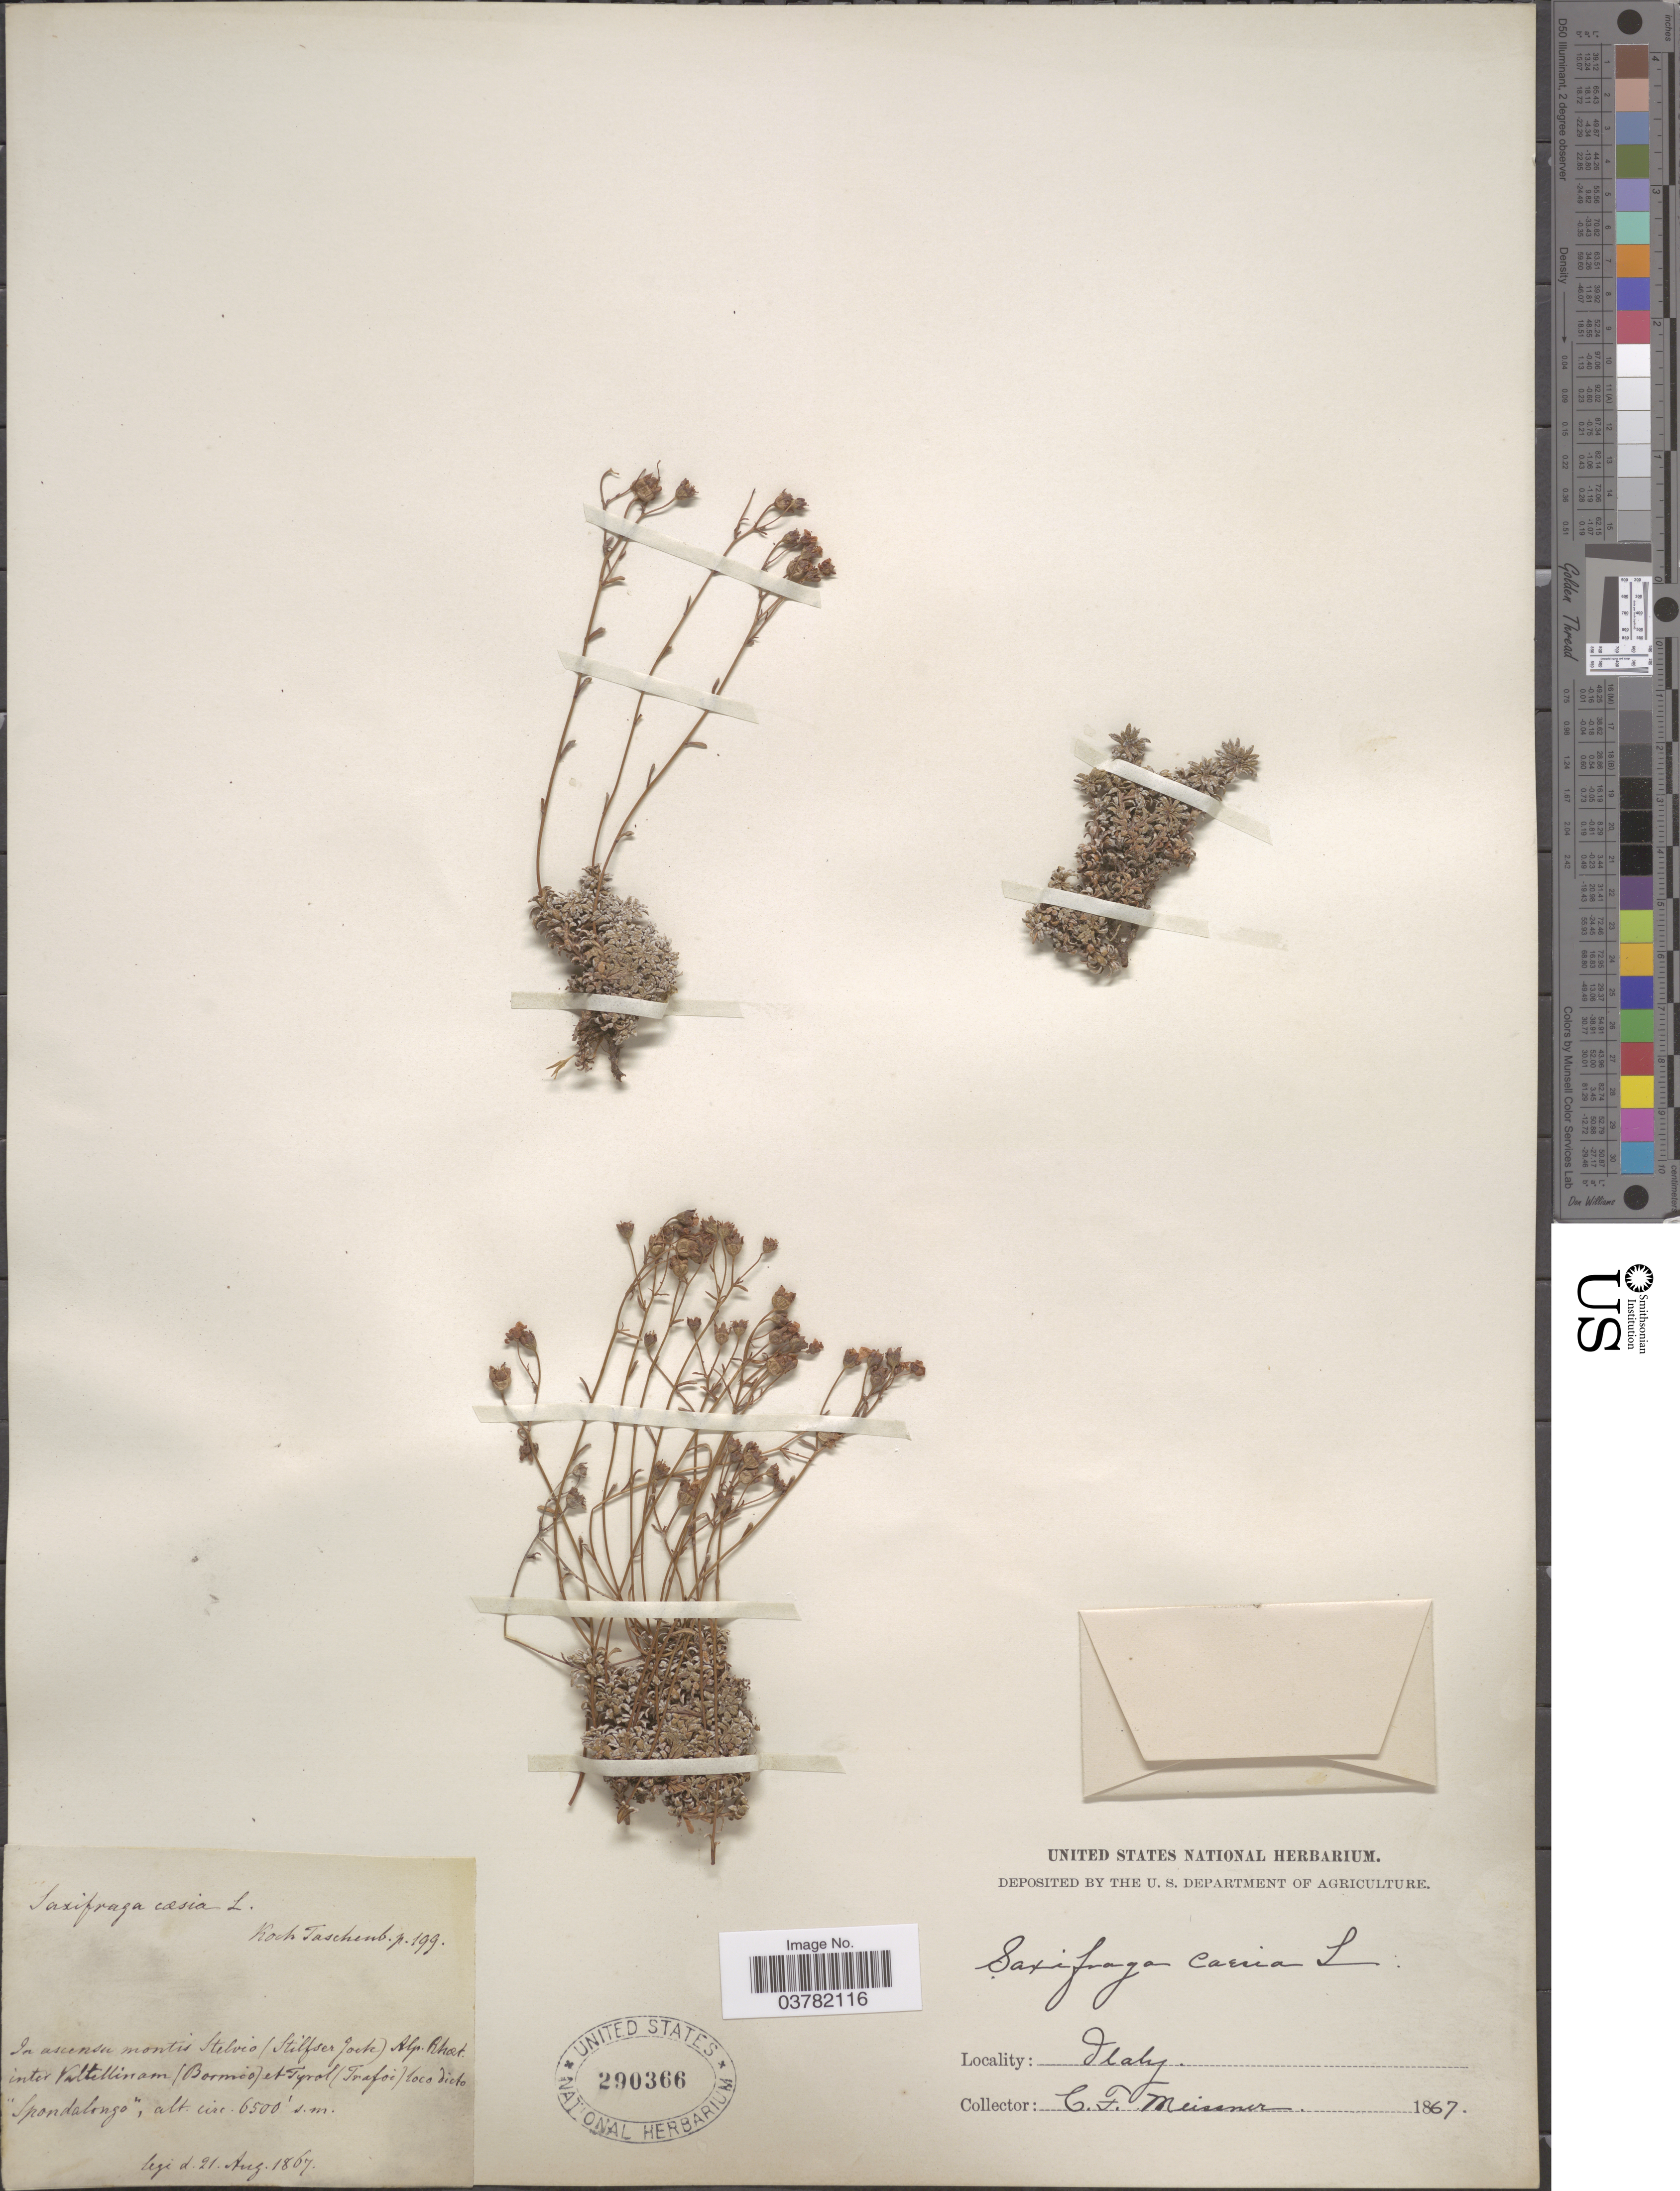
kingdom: Plantae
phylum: Tracheophyta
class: Magnoliopsida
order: Saxifragales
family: Saxifragaceae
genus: Saxifraga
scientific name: Saxifraga caesia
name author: L.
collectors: C. F. W. Meissner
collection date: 1867-08-21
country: Italy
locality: In ascensu montis Stelvio (Stilfser Jock) Alp. Rhæt. inter Valtellinam (Bormio) et Tyrol (Trafoc) loco dicto "Spondalongo".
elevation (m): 1981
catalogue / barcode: US 290366